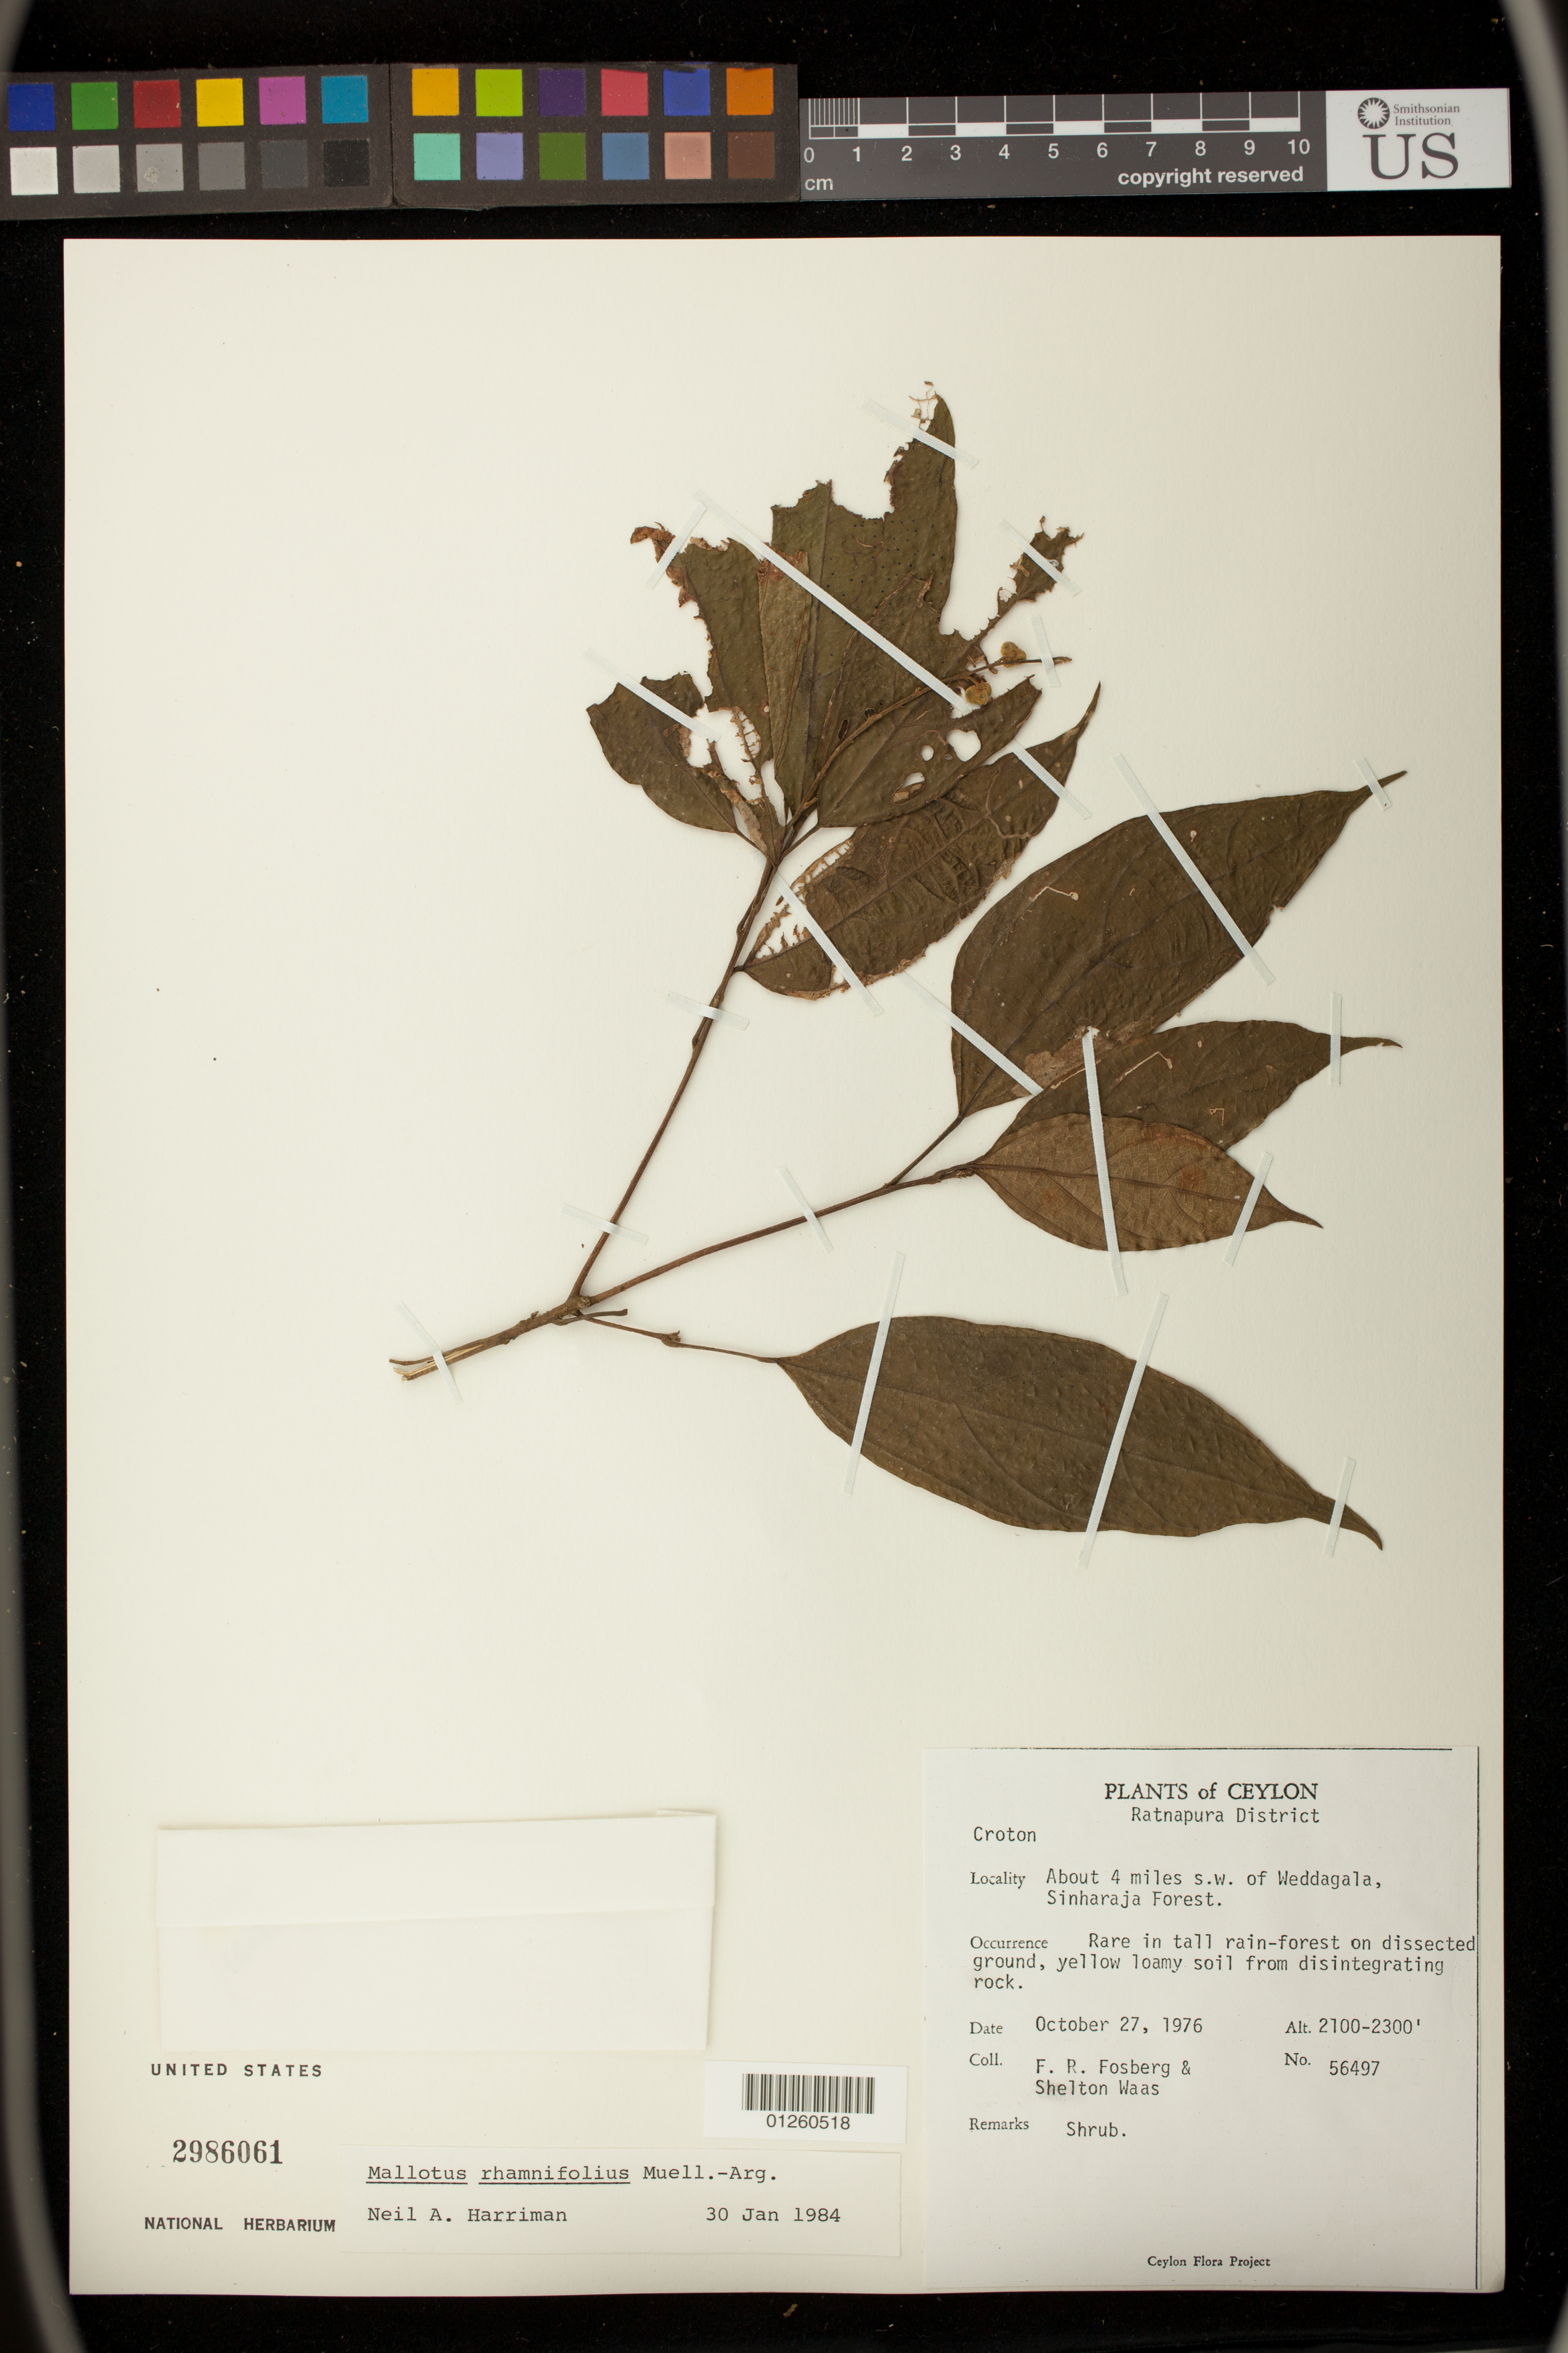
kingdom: Plantae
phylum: Tracheophyta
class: Magnoliopsida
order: Malpighiales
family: Euphorbiaceae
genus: Mallotus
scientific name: Mallotus sp.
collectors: F. R. Fosberg & S. Wass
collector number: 56497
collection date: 1976-10-27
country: Sri Lanka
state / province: Sabaragamuwa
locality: Ratnapura District.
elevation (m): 640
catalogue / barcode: US 2986061